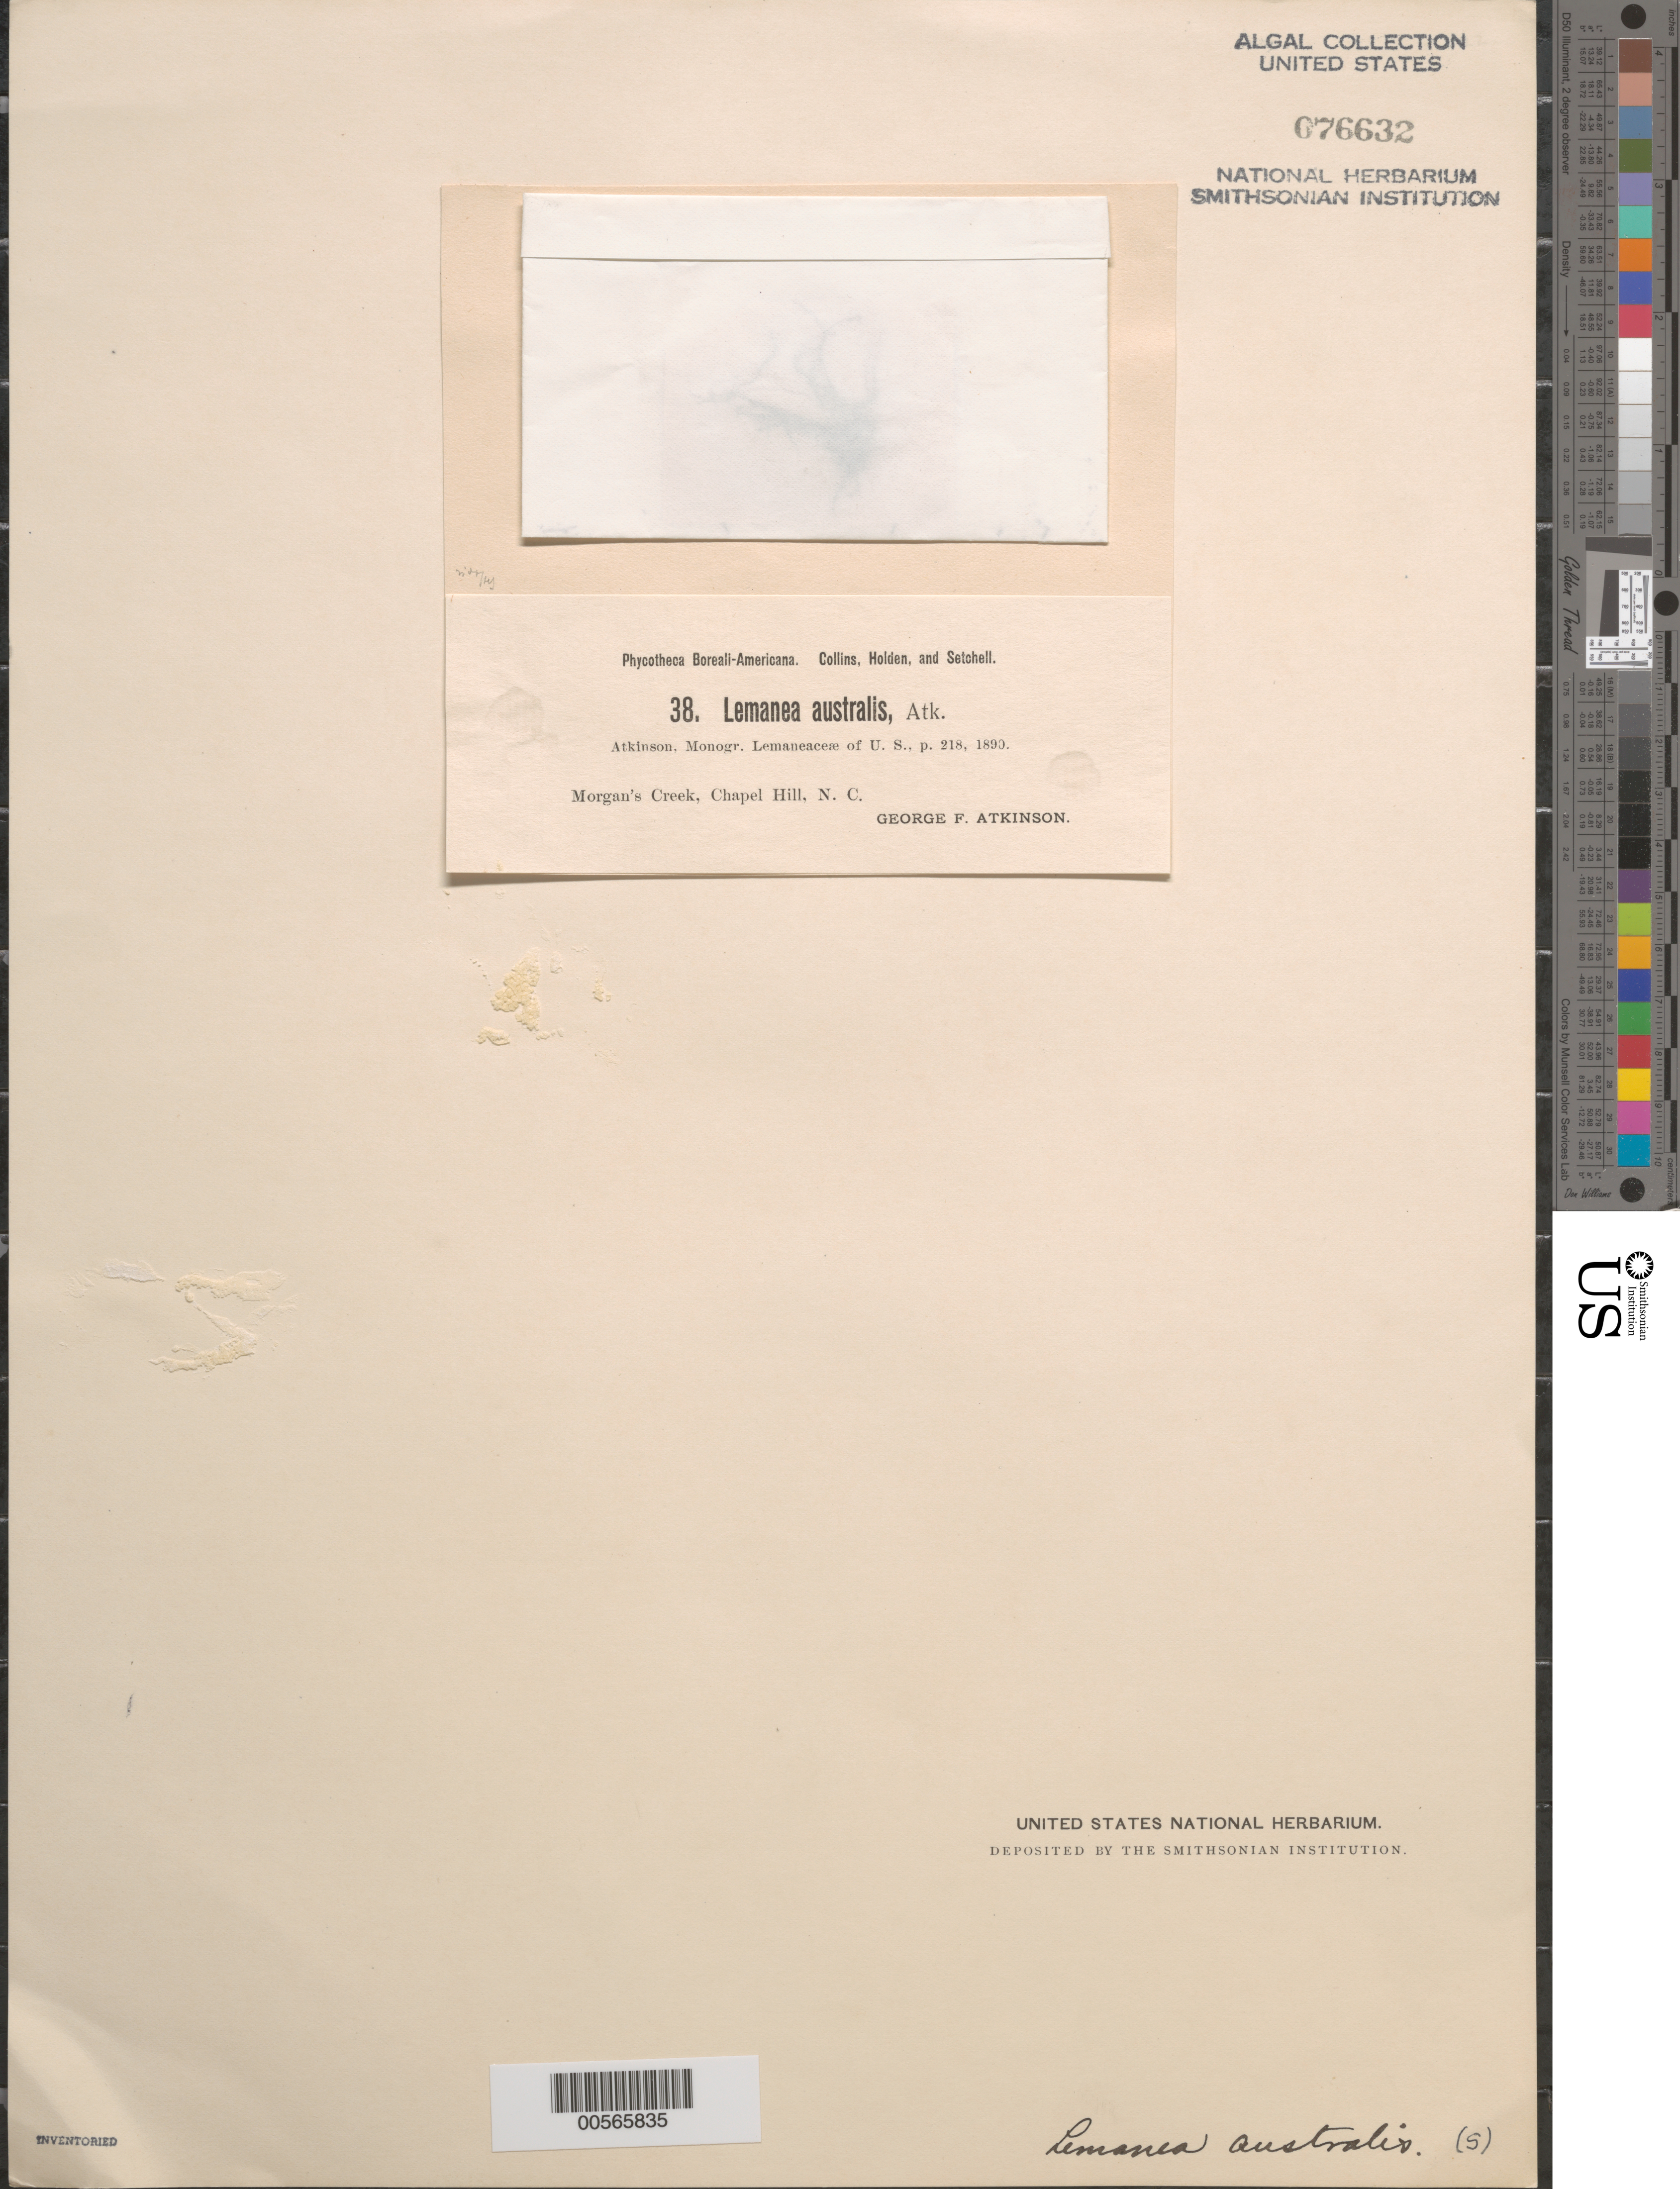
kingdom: Plantae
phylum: Rhodophyta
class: Florideophyceae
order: Batrachospermales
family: Lemaneaceae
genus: Lemanea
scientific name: Lemanea australis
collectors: G. F. Atkinson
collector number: PB-A 38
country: United States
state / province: North Carolina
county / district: Orange County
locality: Morgan's Creek, Chapel Hill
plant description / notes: Collins, Holden & Setchell, Phycotheca Boreali-Americana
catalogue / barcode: US 76632